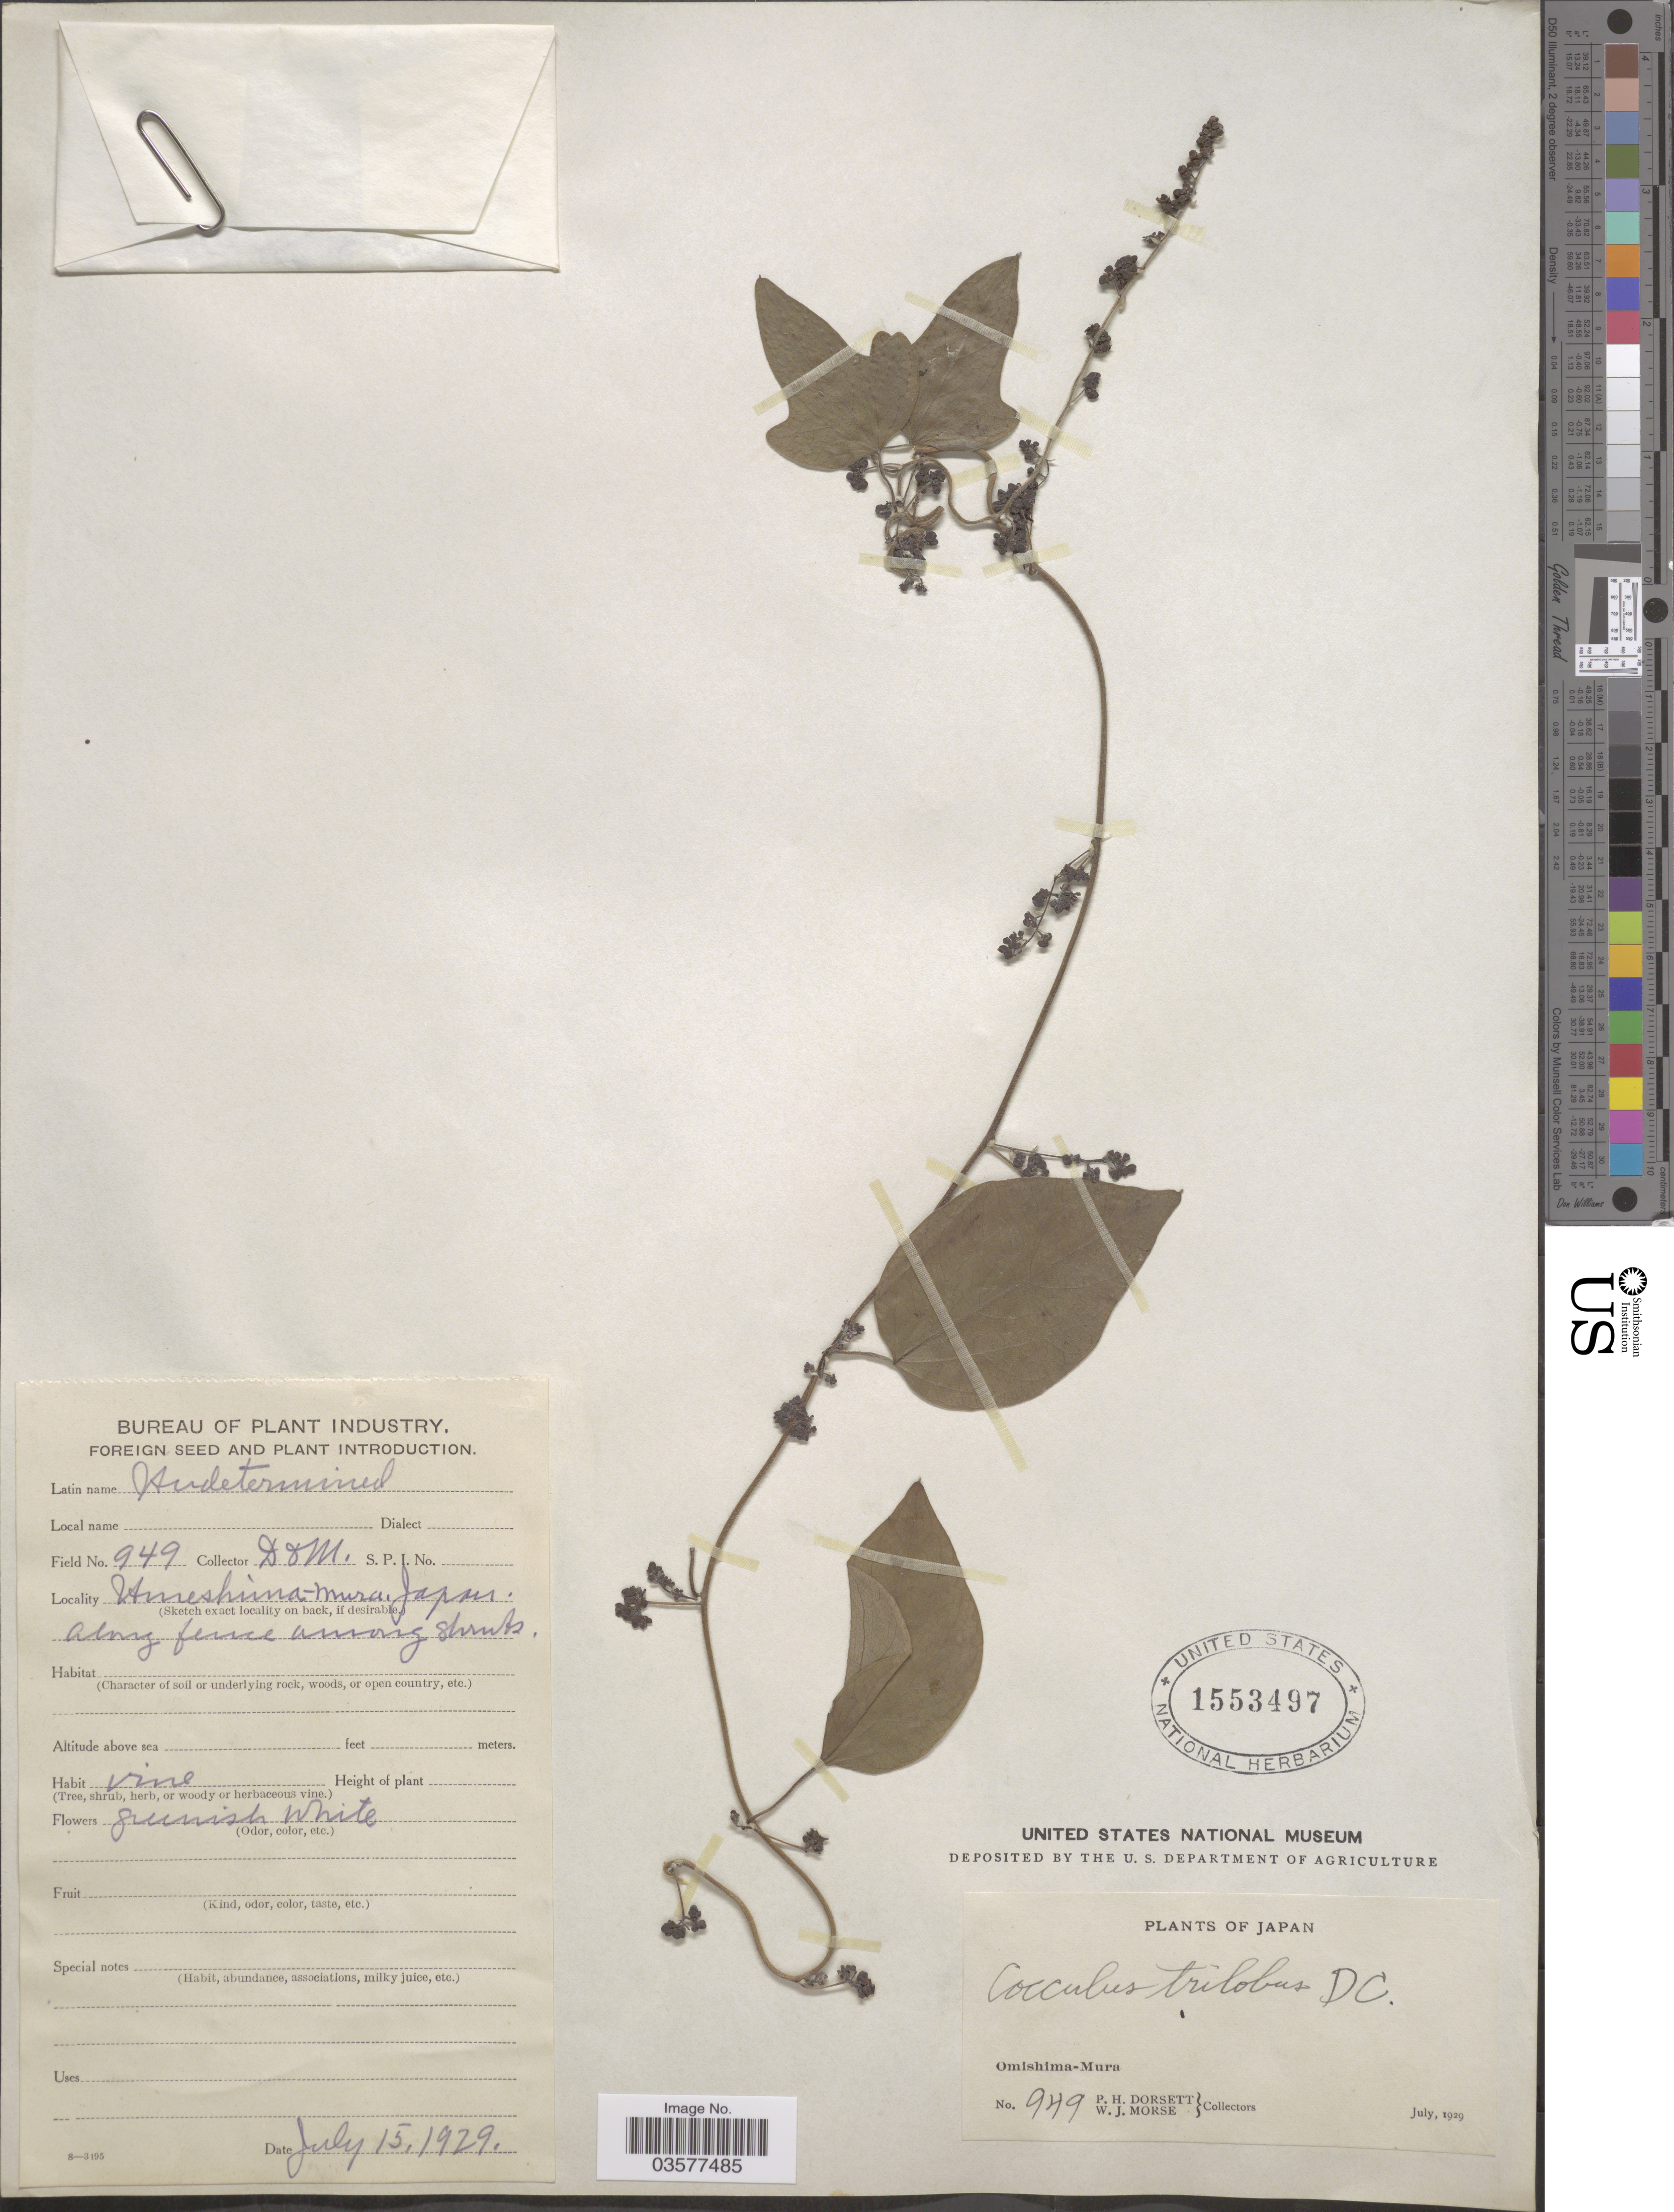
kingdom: Plantae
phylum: Tracheophyta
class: Magnoliopsida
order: Ranunculales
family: Menispermaceae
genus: Cocculus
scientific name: Cocculus orbiculatus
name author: (L.) DC.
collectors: P. H. Dorsett & W. J. Morse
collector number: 949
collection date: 1929-07-15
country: Japan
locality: Omishima-Mura.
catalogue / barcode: US 1553497